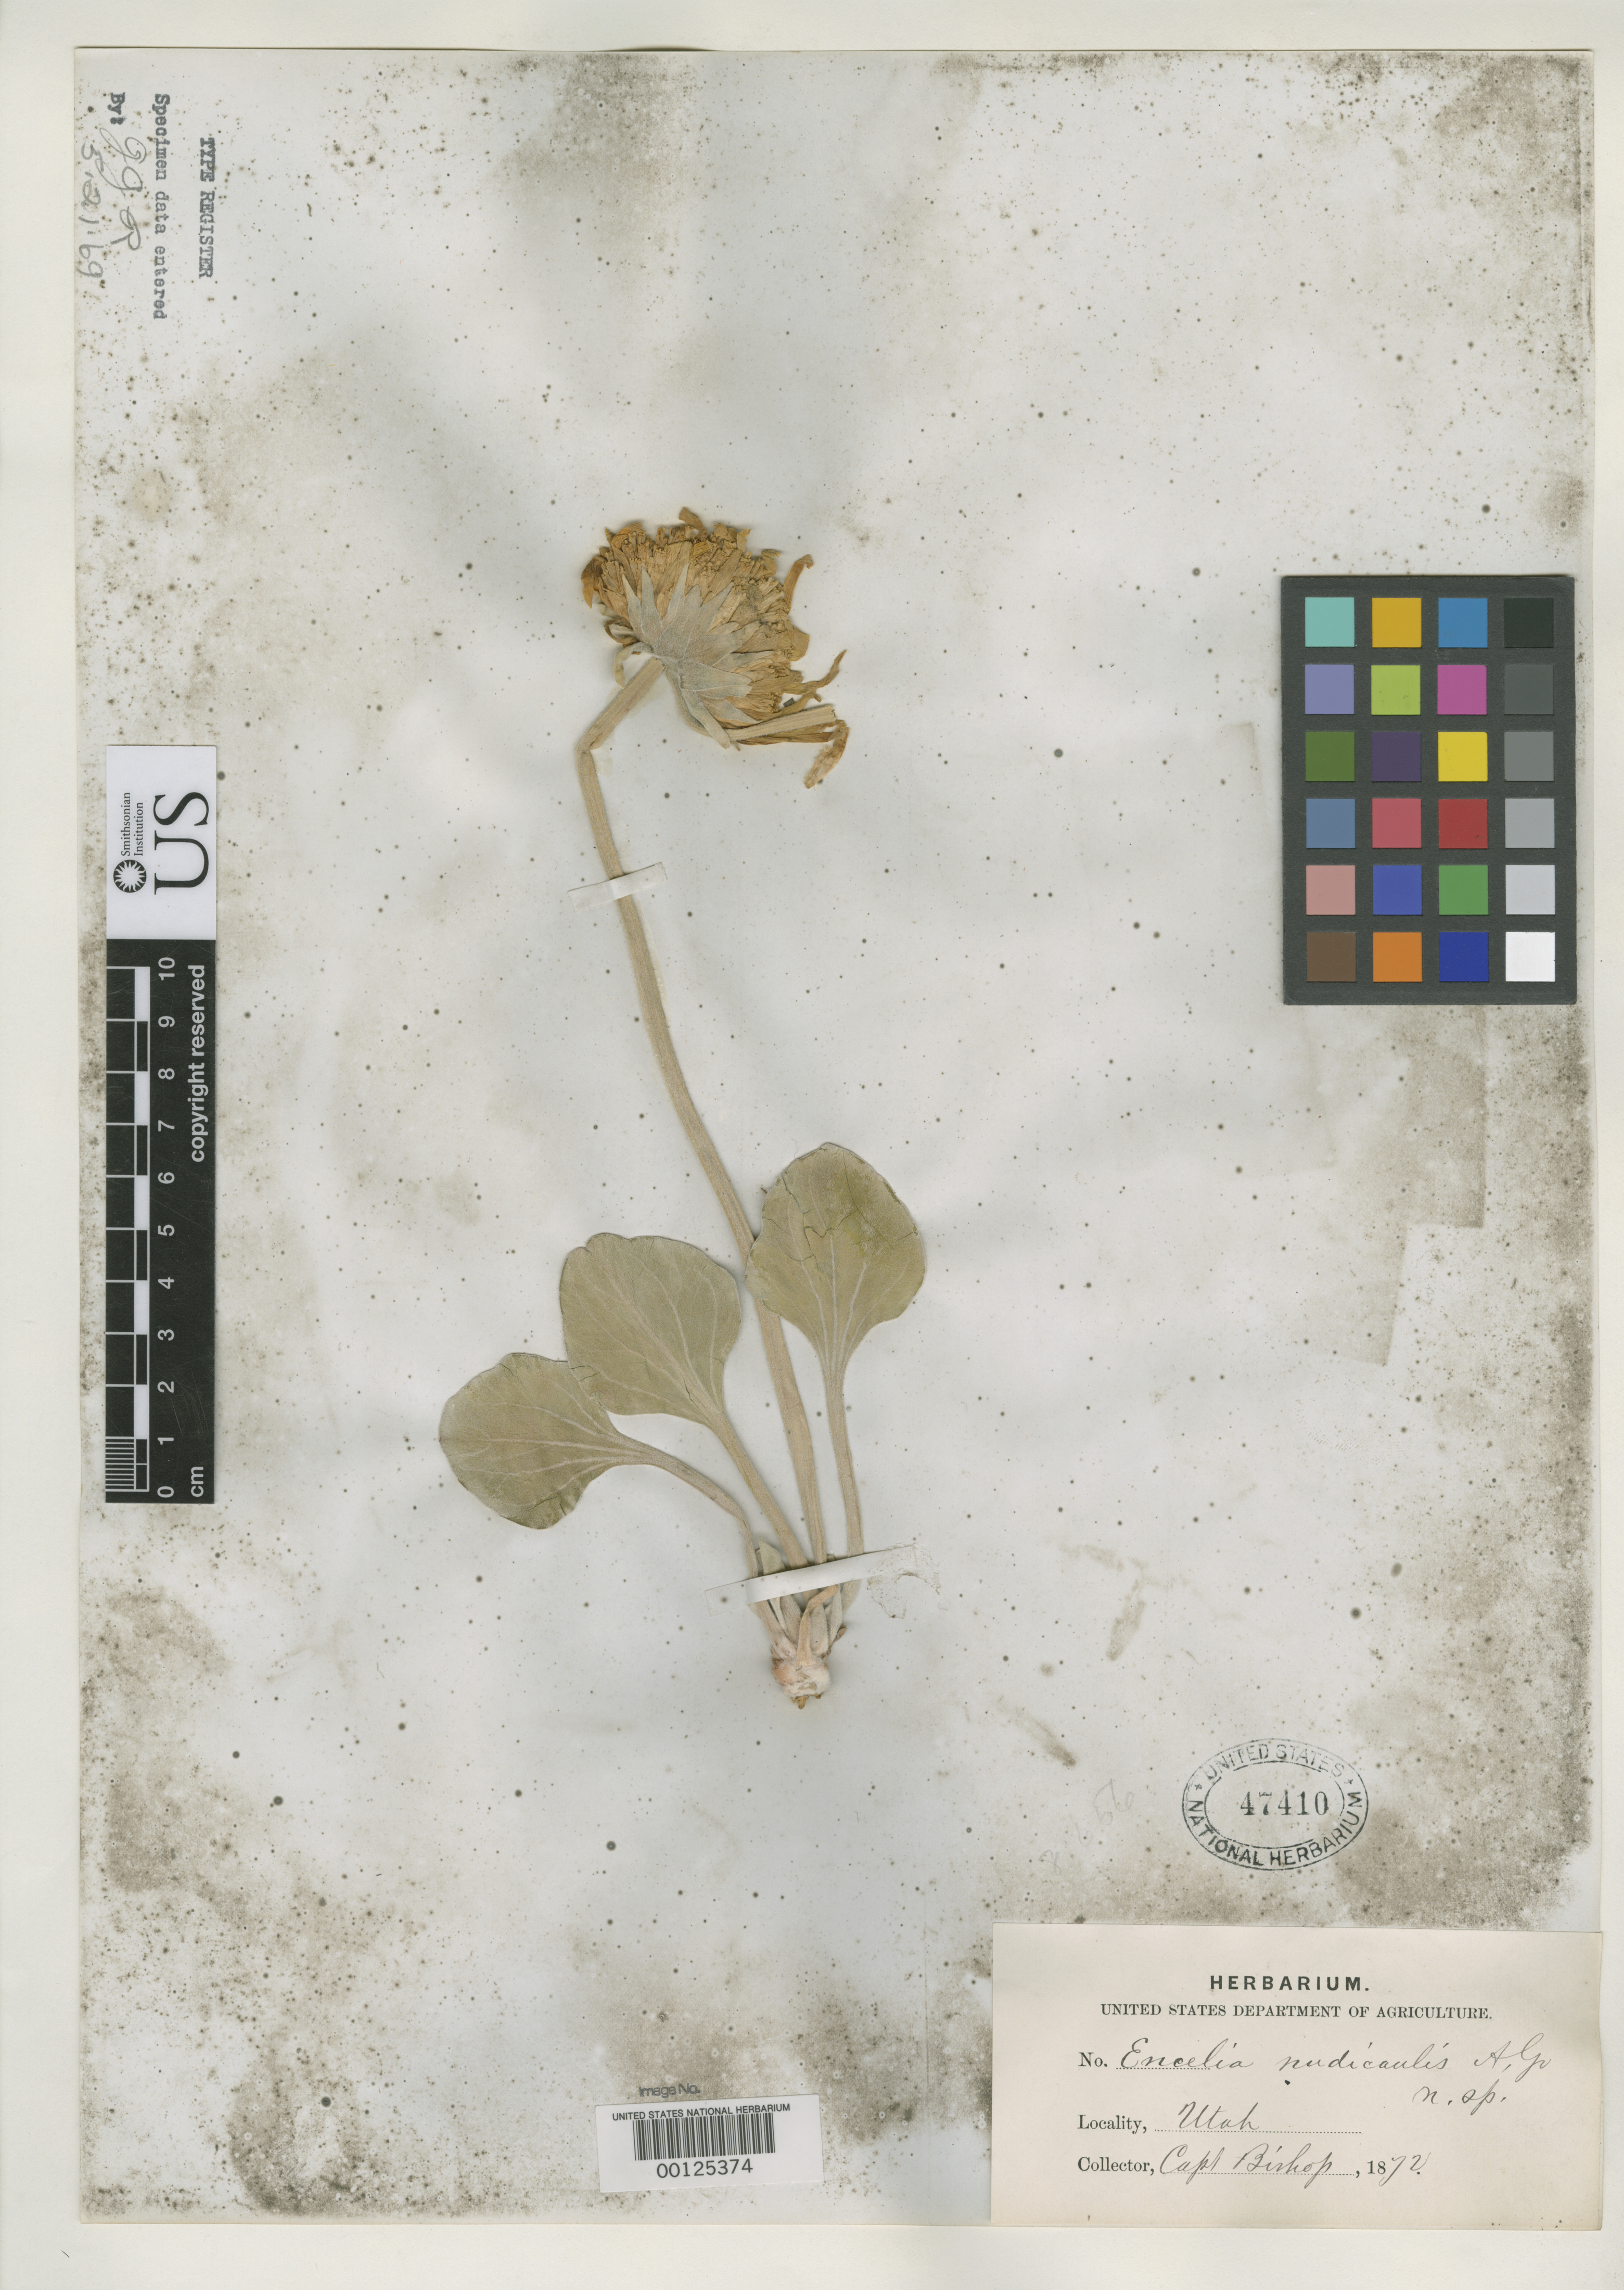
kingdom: Plantae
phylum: Tracheophyta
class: Magnoliopsida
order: Asterales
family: Asteraceae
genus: Encelia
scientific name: Encelia nudicaulis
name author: A. Gray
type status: Type Collection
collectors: F. M. Bishop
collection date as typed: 1872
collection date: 1872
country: United States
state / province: Utah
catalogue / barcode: US 47410